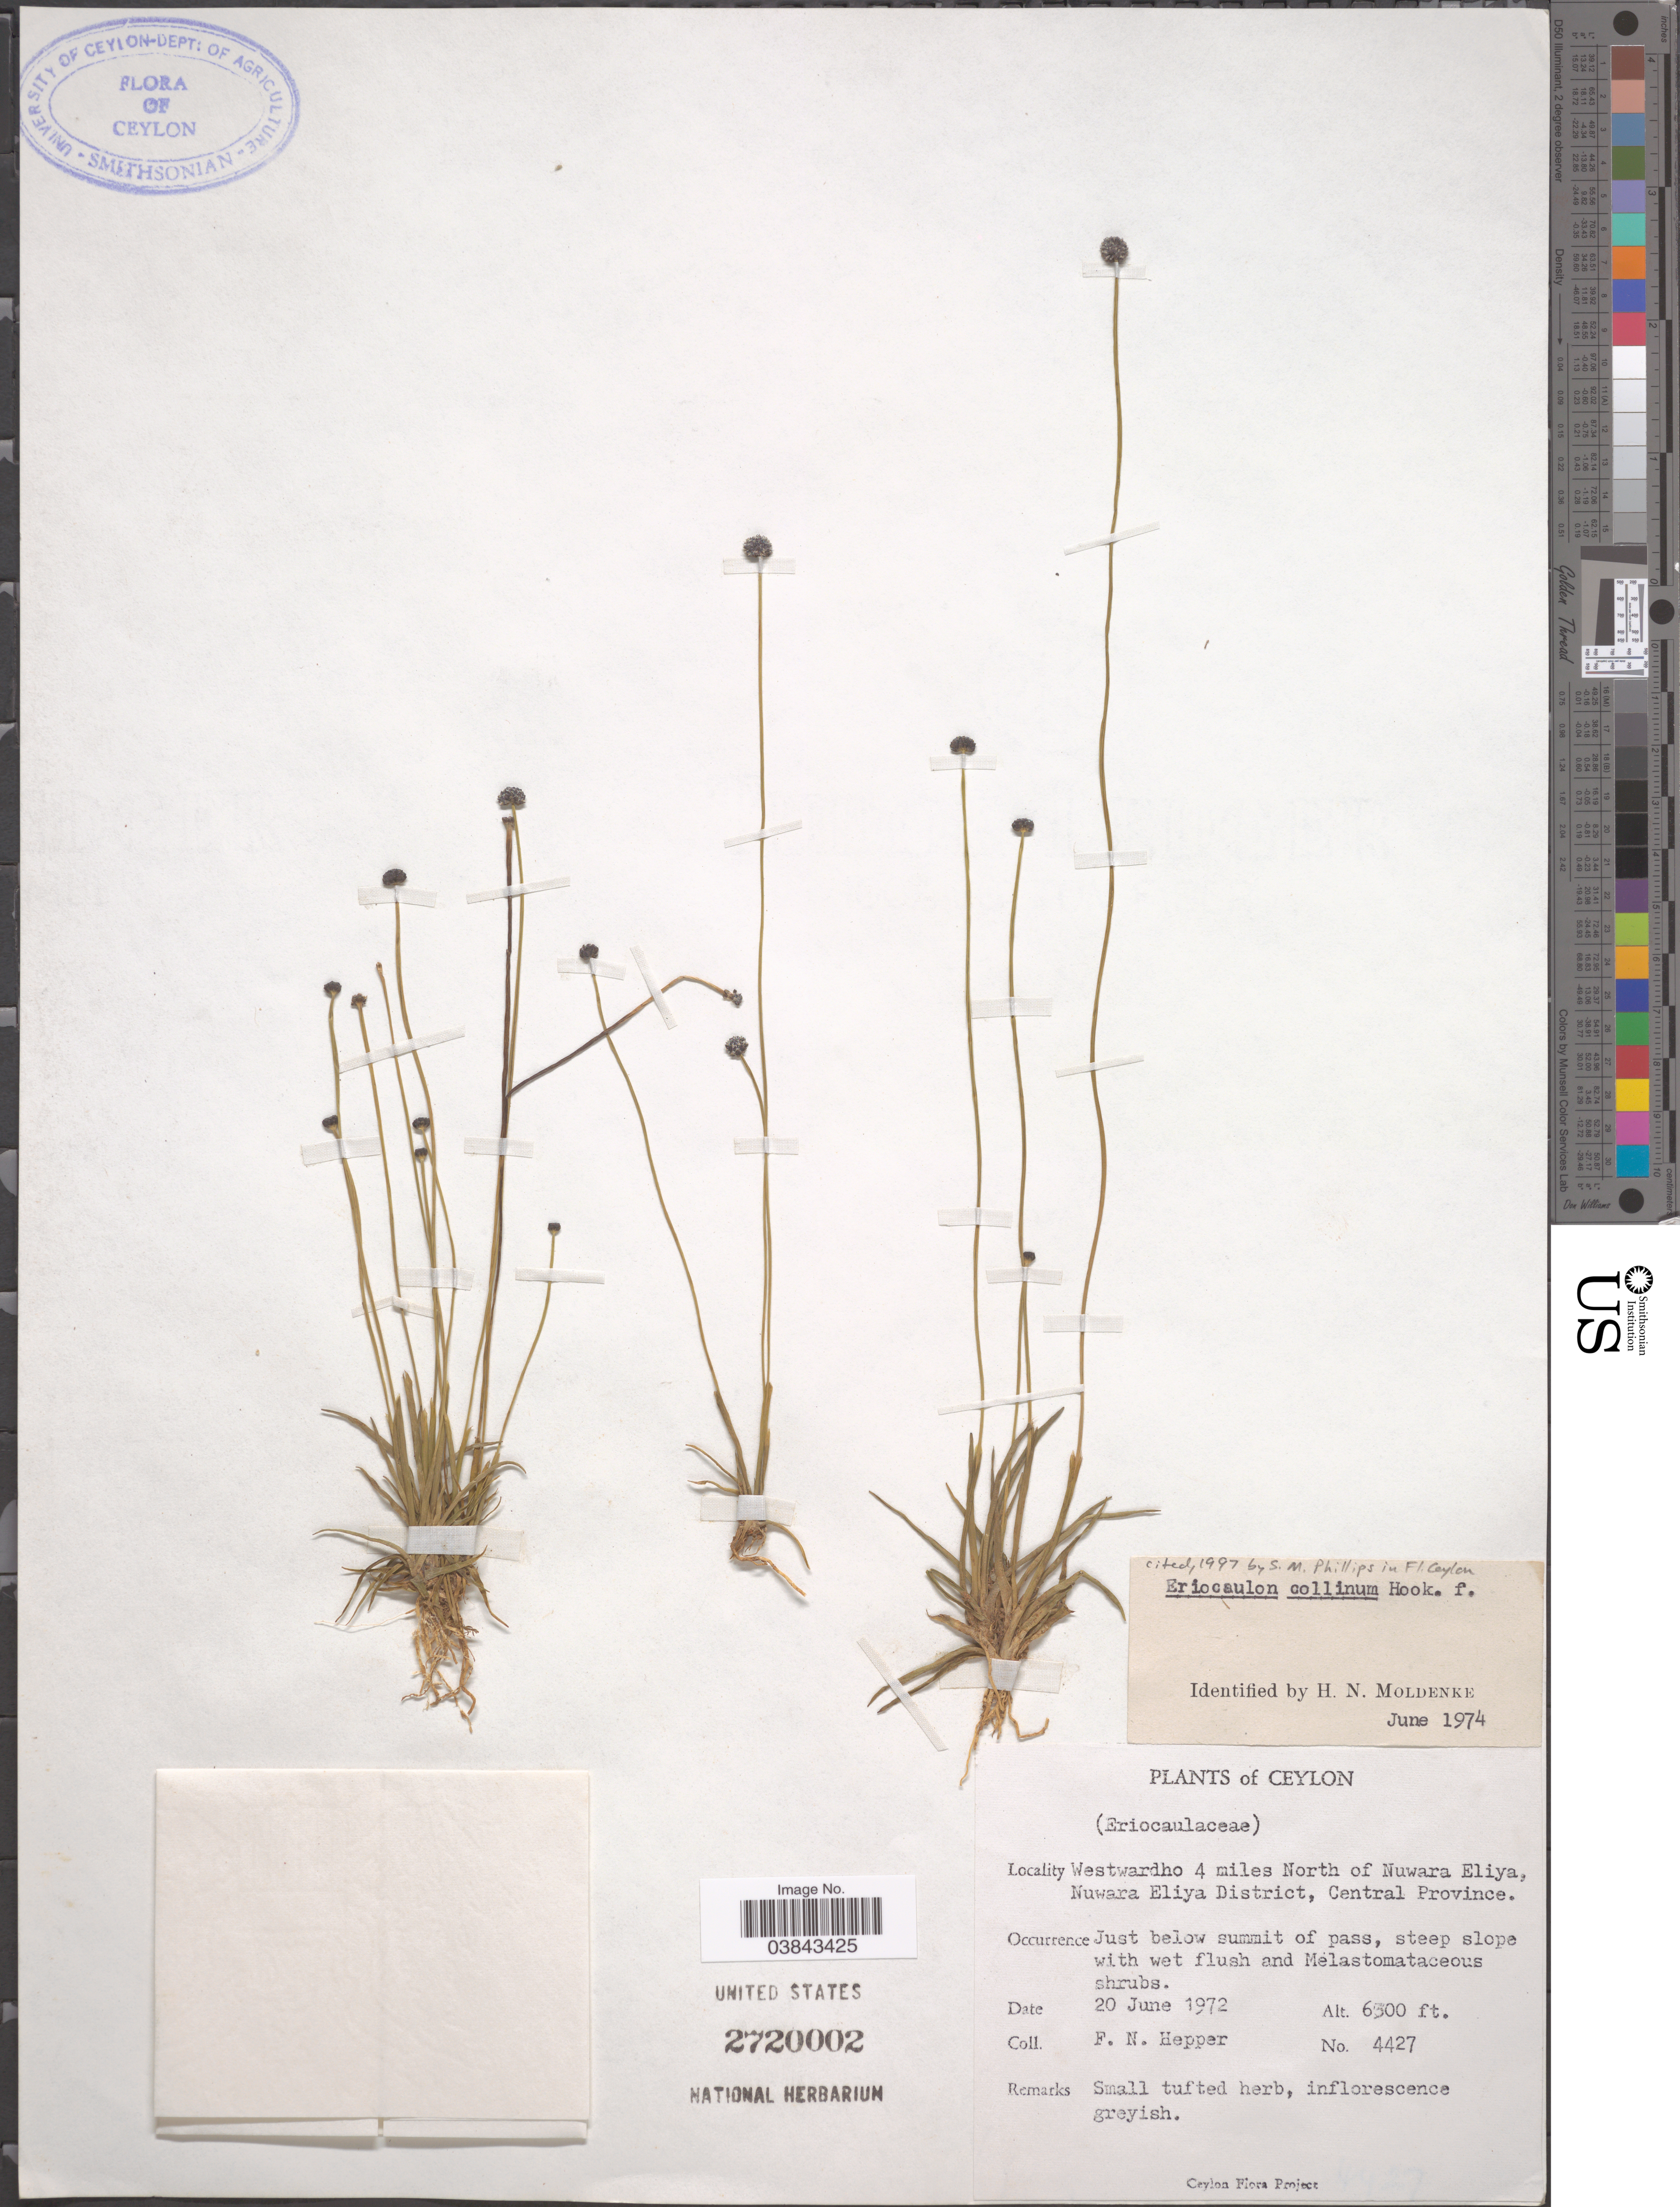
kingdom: Plantae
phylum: Tracheophyta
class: Liliopsida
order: Poales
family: Eriocaulaceae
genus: Eriocaulon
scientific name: Eriocaulon collinum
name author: Hook. f.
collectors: F. Hepper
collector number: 4427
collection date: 1972-06-20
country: Sri Lanka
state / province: Central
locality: Ceylon. Westwardho 4 miles North of Nuwara Eliya, Nuwara Eliya District, Central Province.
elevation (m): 1981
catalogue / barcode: US 2720002